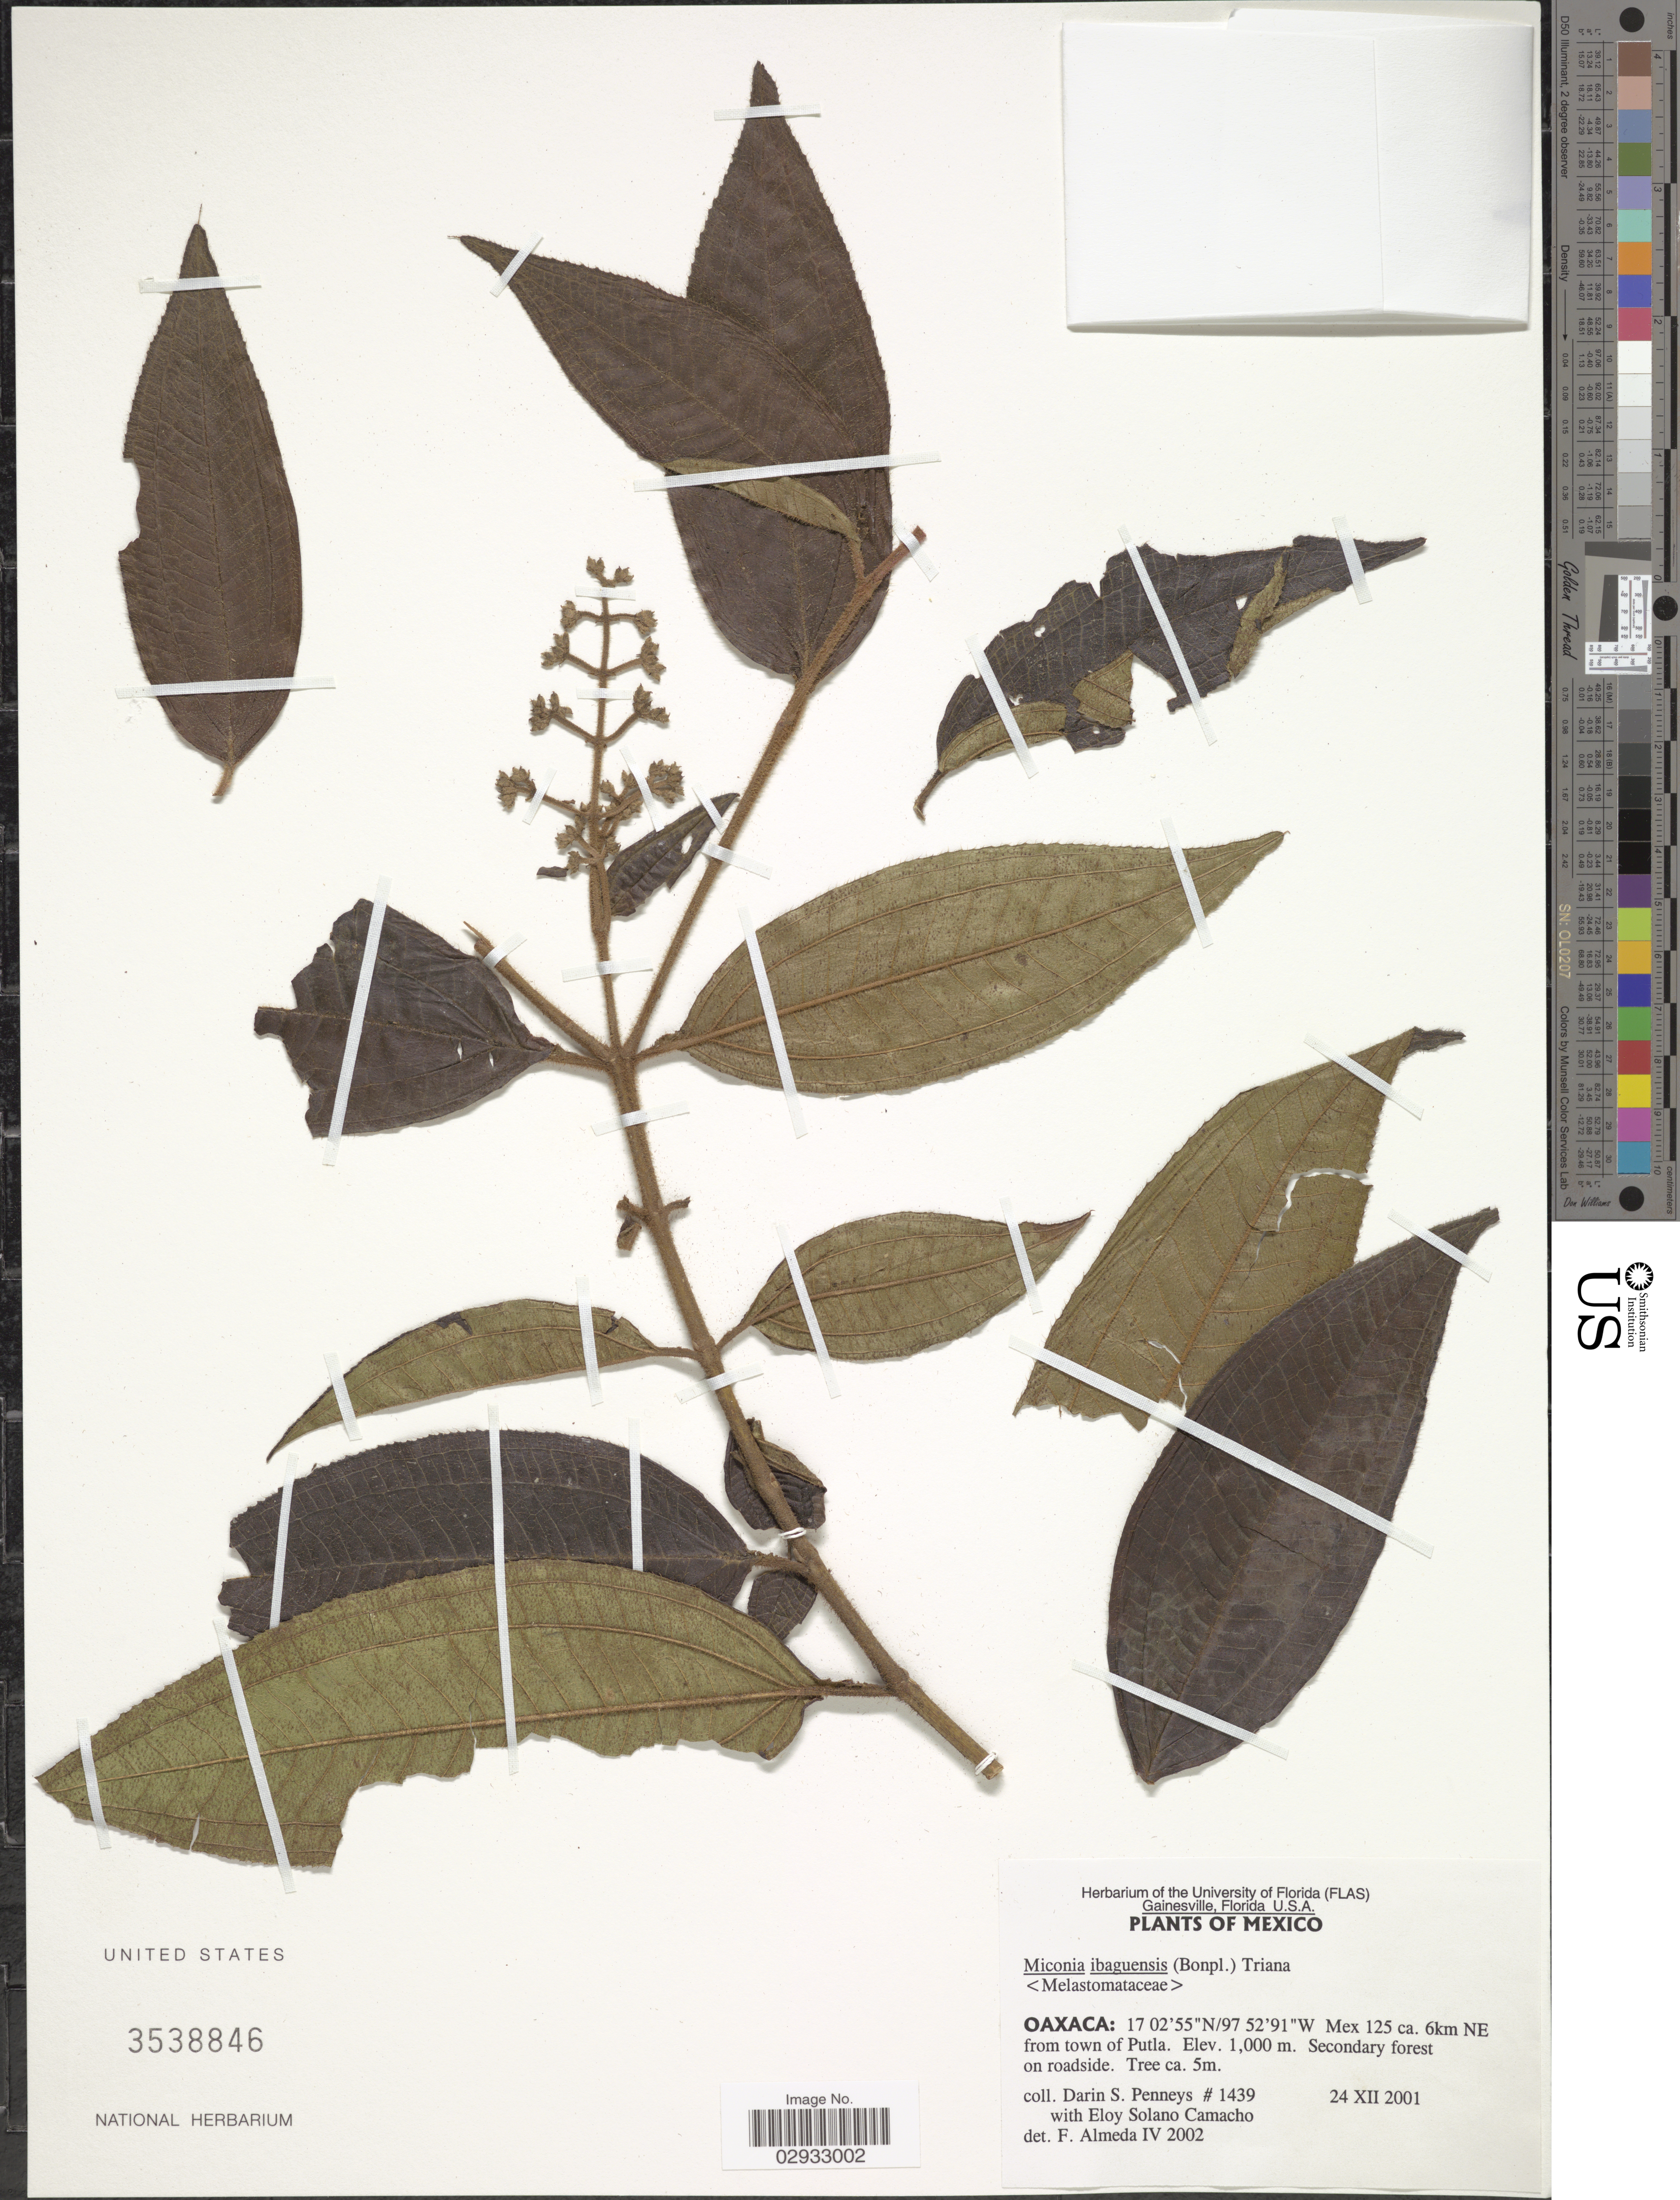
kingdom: Plantae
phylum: Tracheophyta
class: Magnoliopsida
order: Myrtales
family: Melastomataceae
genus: Miconia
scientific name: Miconia ibaguensis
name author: (Bonpl.) Triana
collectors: D. S. Penneys & E. Solano C.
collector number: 1439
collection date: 2001-12-24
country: Mexico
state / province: Oaxaca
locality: Mex 125 ca. 6km NE from town of Putla.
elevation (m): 1000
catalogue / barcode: US 3538846